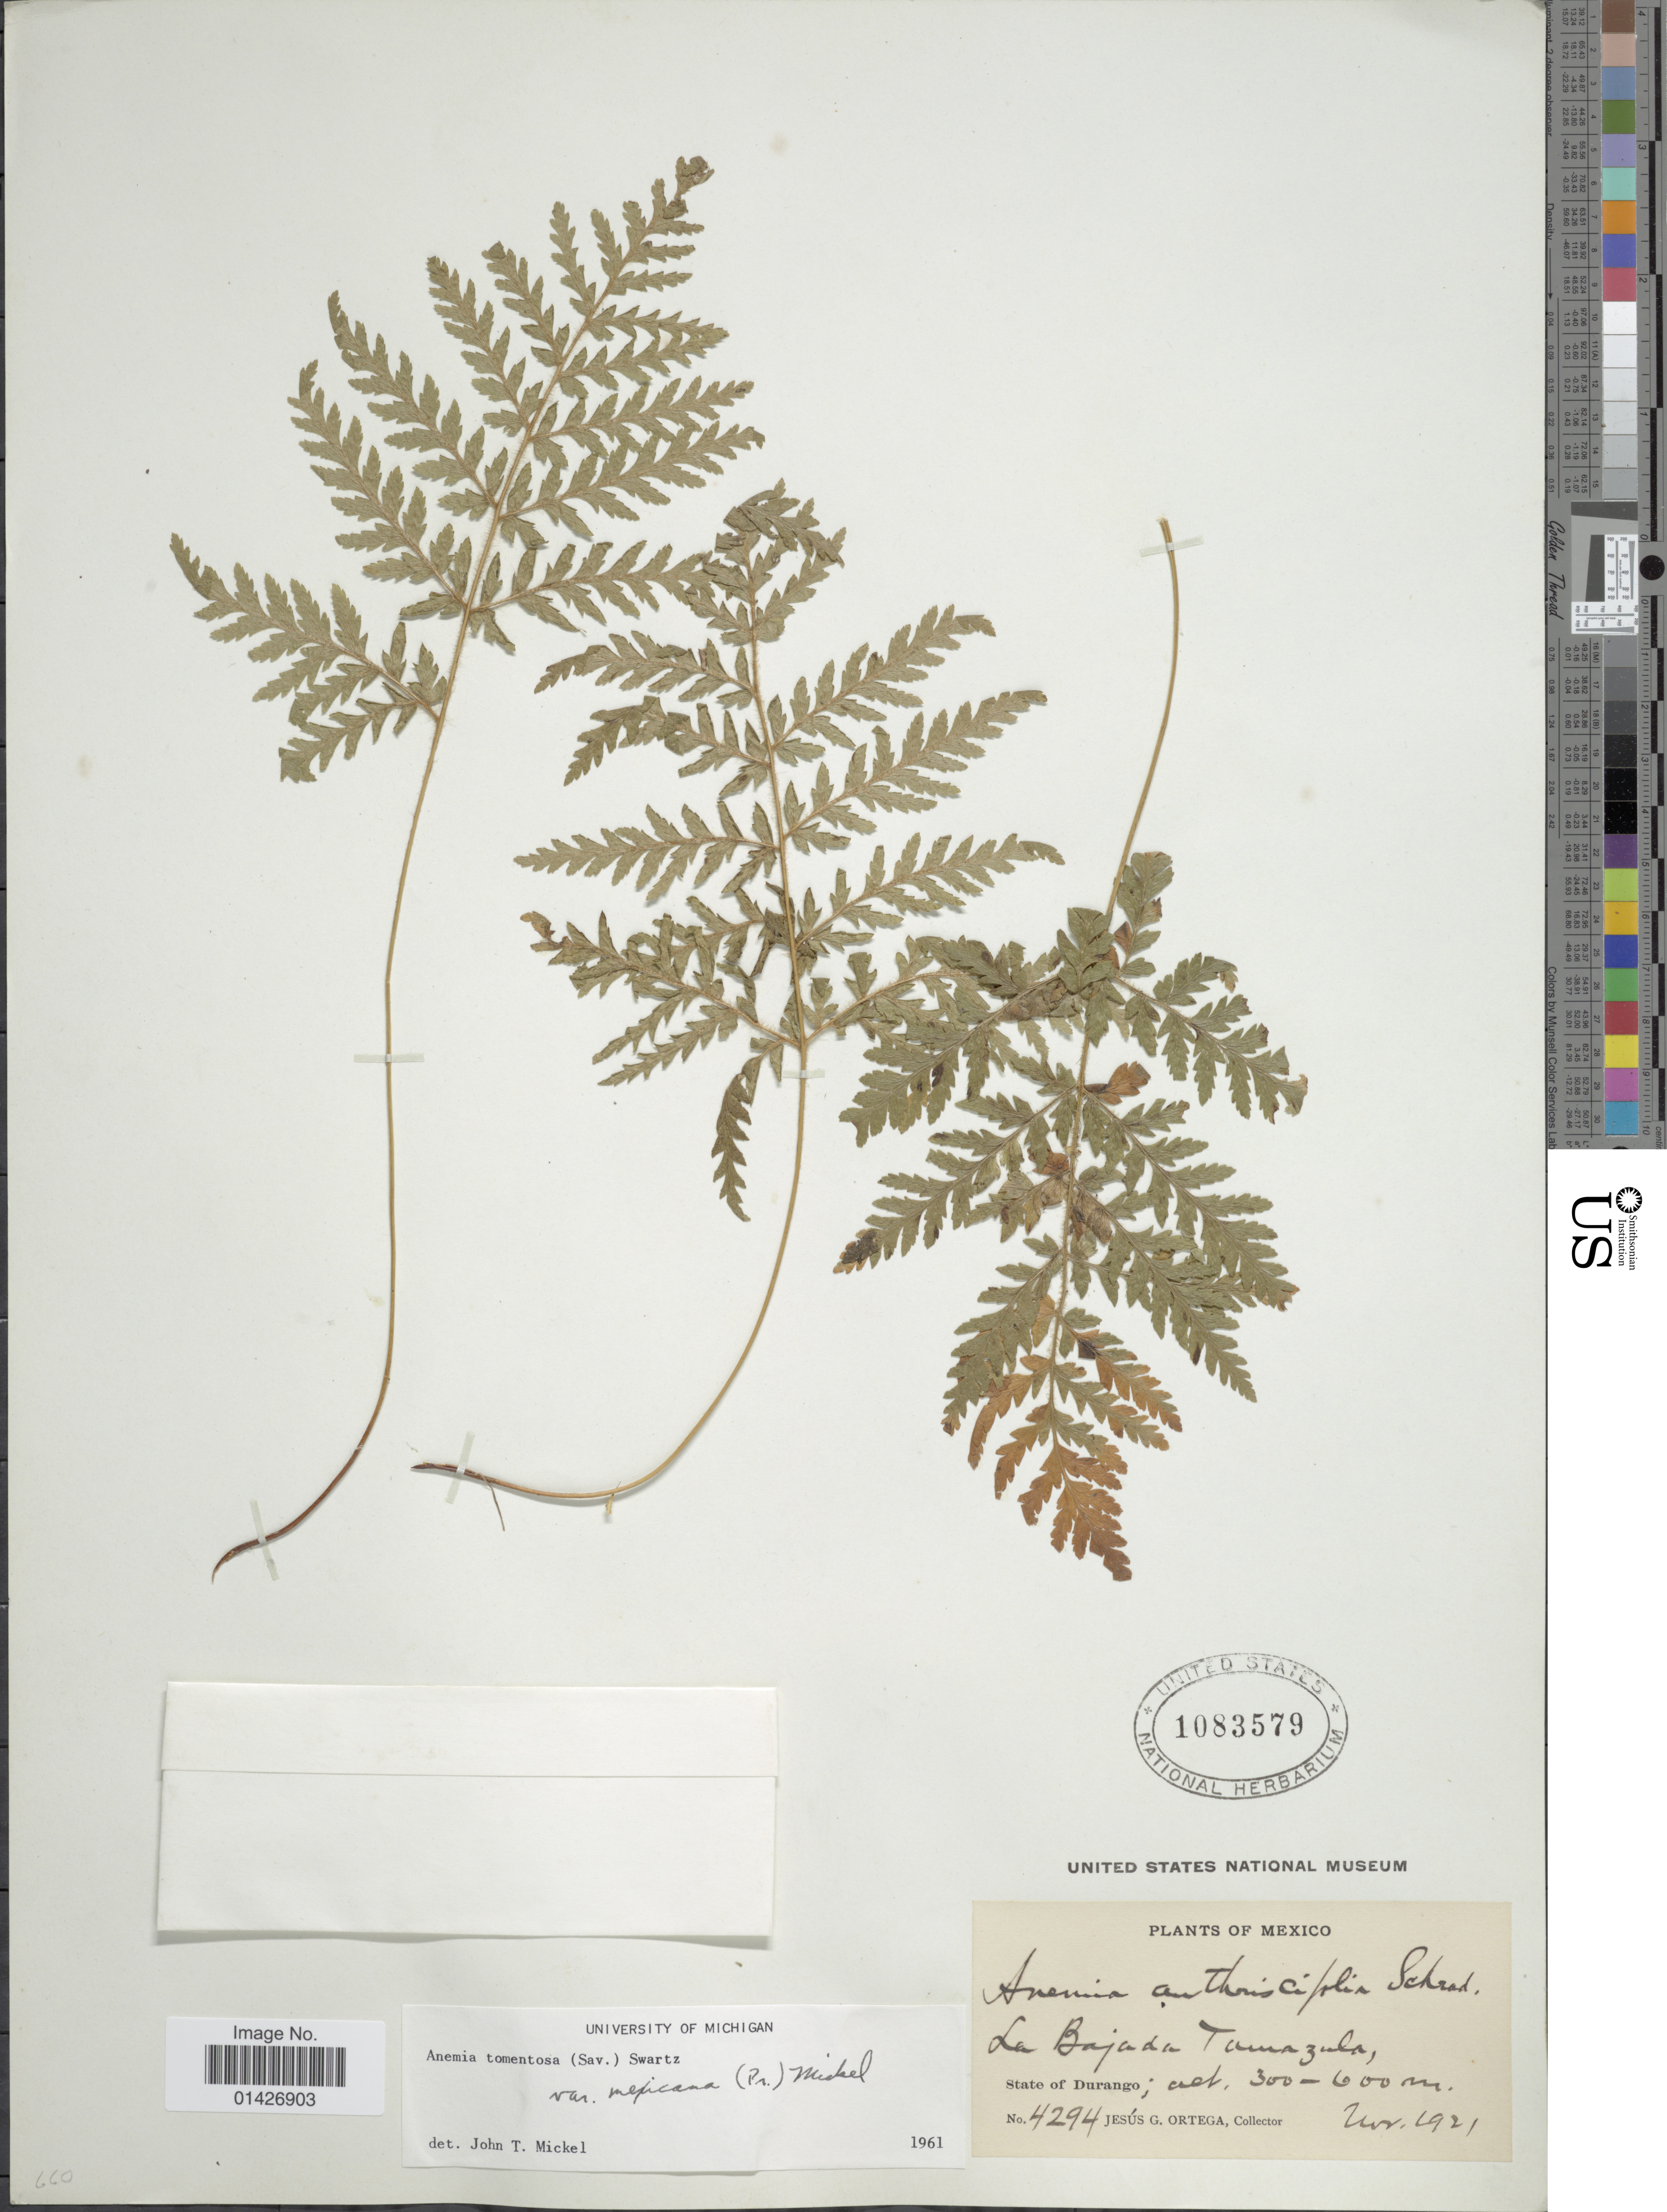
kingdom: Plantae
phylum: Tracheophyta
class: Polypodiopsida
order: Schizaeales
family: Anemiaceae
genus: Anemia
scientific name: Anemia tomentosa var. mexicana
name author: (C. Presl) Mickel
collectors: J. Ortega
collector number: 4294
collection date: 1921-11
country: Mexico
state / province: Durango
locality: La Bajada Tamazula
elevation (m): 300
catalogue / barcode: US 1083579